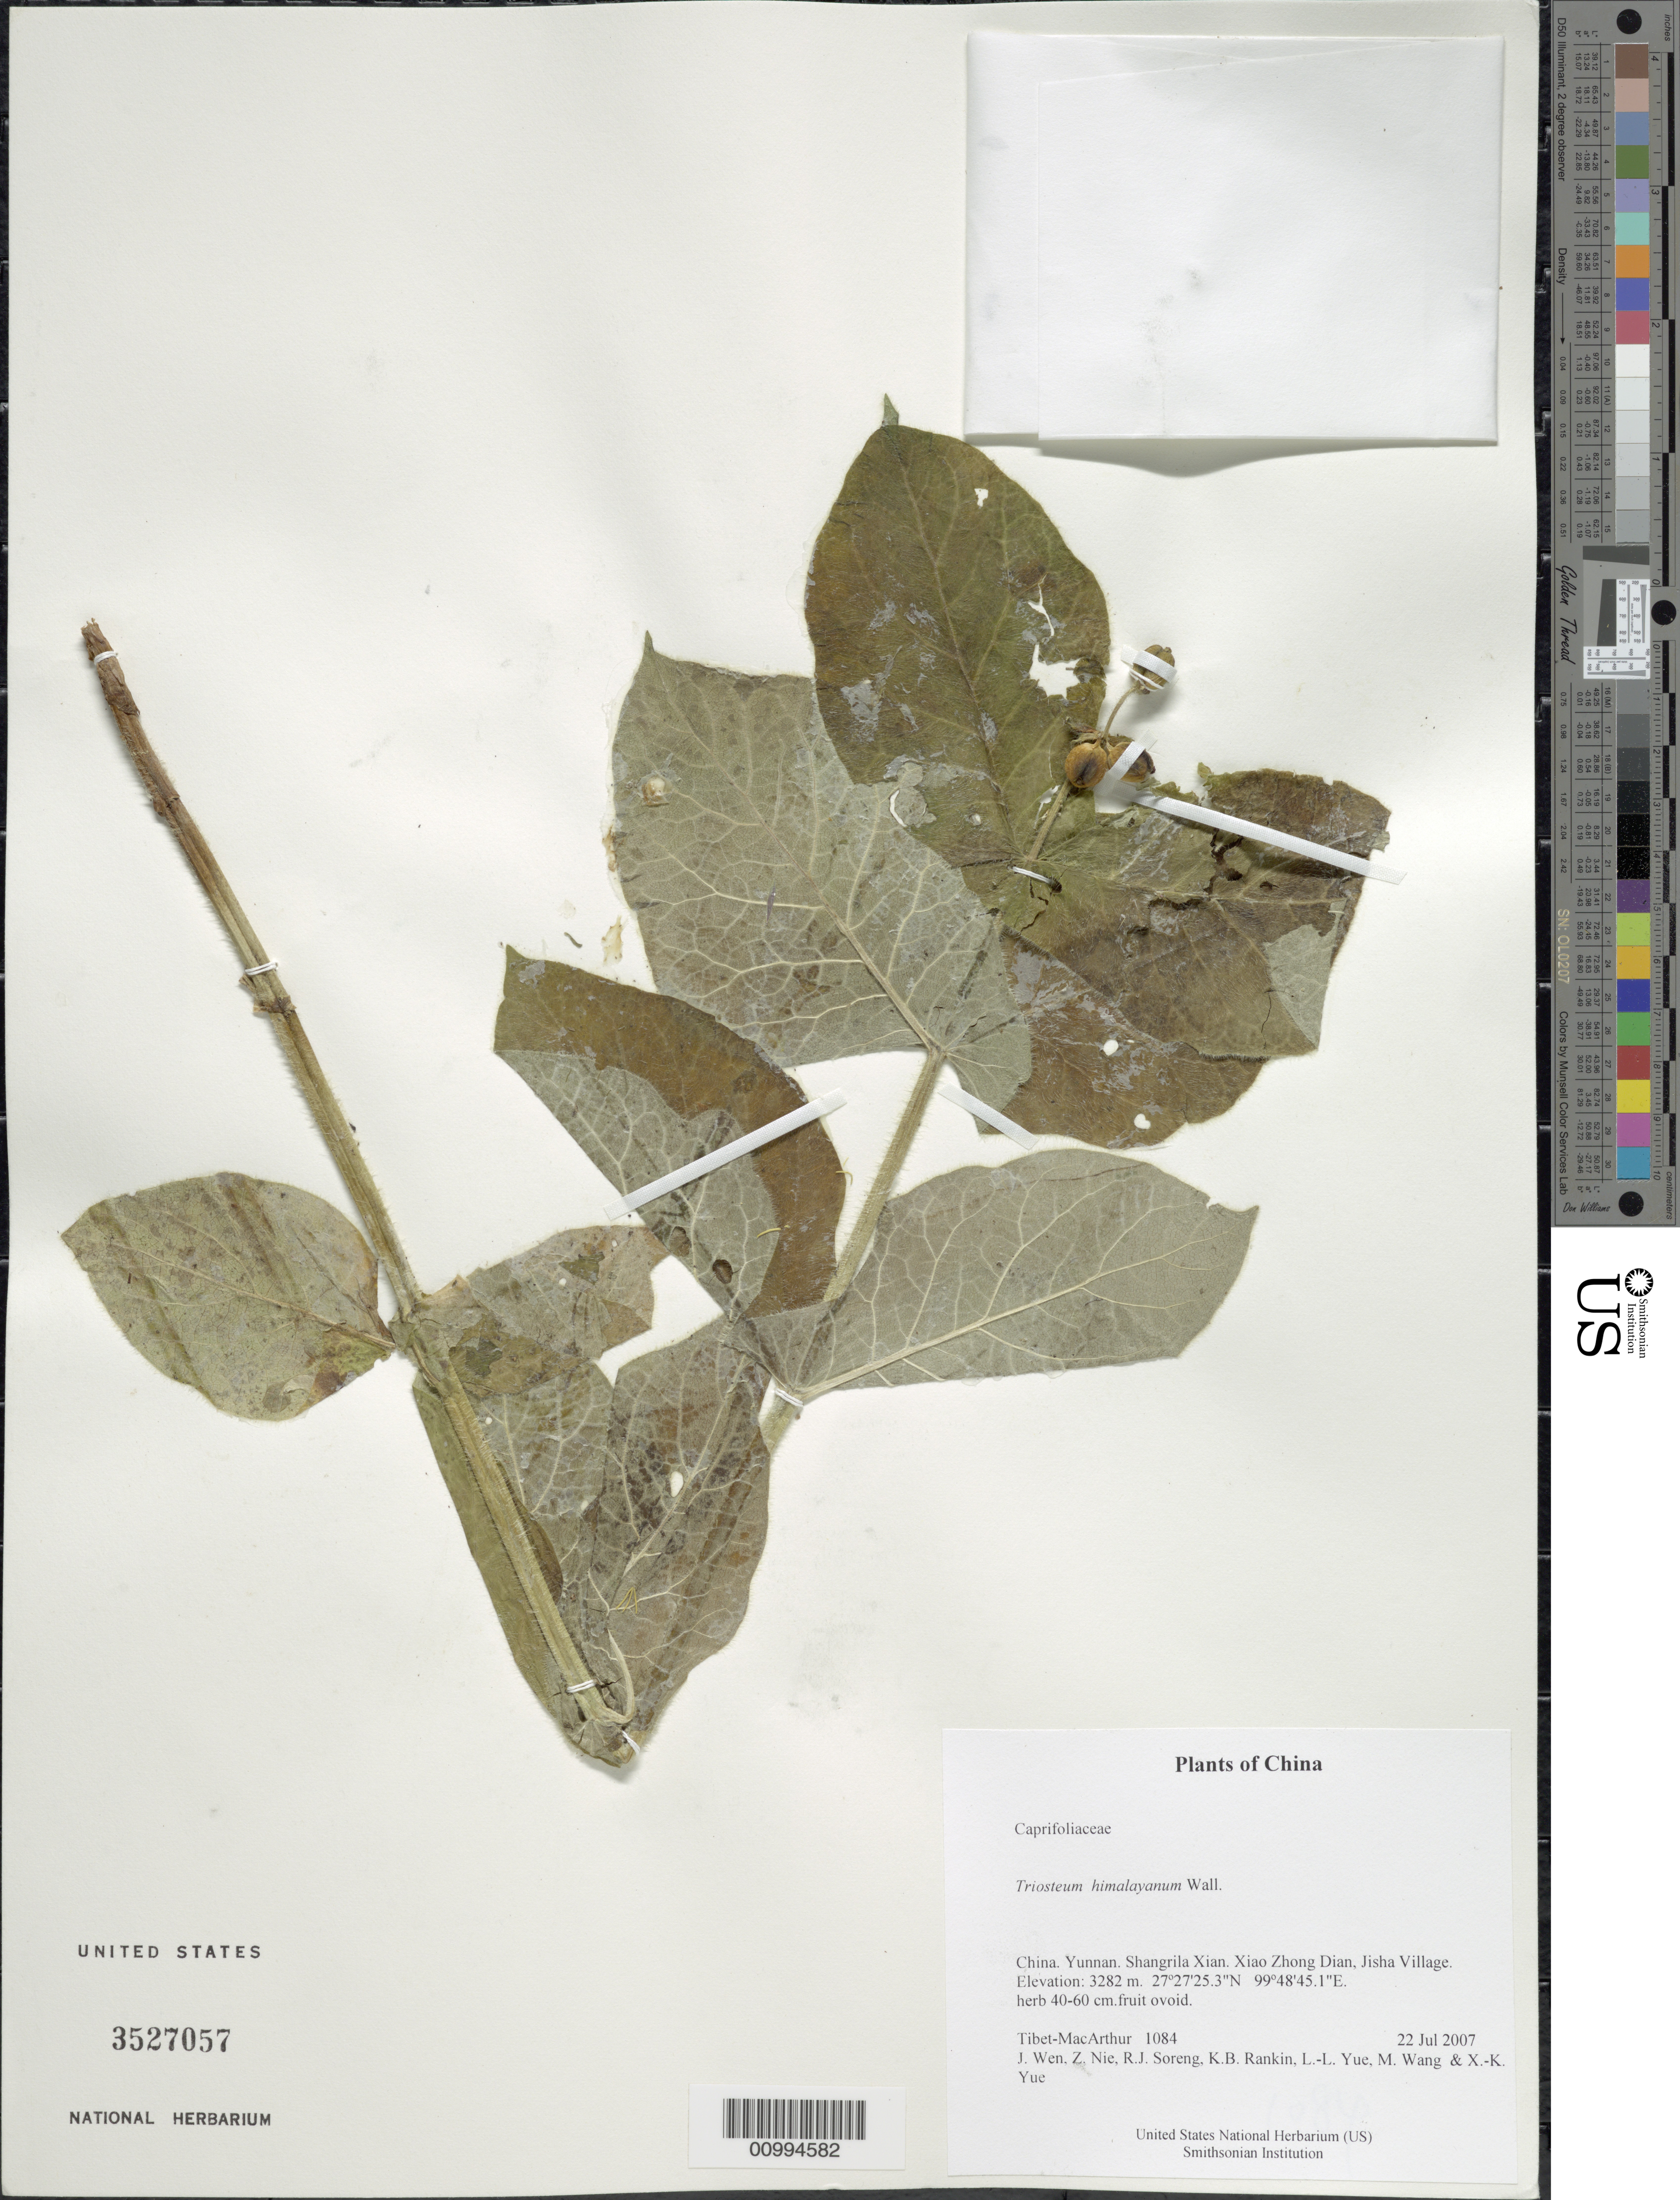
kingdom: Plantae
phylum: Tracheophyta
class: Magnoliopsida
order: Dipsacales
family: Caprifoliaceae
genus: Triosteum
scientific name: Triosteum himalayanum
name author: Wall.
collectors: Tibet-MacArthur, J. Wen, Z. Nie, R. J. Soreng, K. Rankin, L. Yue, M. Wang & X. Yue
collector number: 1084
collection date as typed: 22 Jul 2007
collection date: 2007-07-22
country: China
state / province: Yunnan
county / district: Shangrila Xian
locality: Xiao Zhong Dian, Jisha Village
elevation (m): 3282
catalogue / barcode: US 3527057